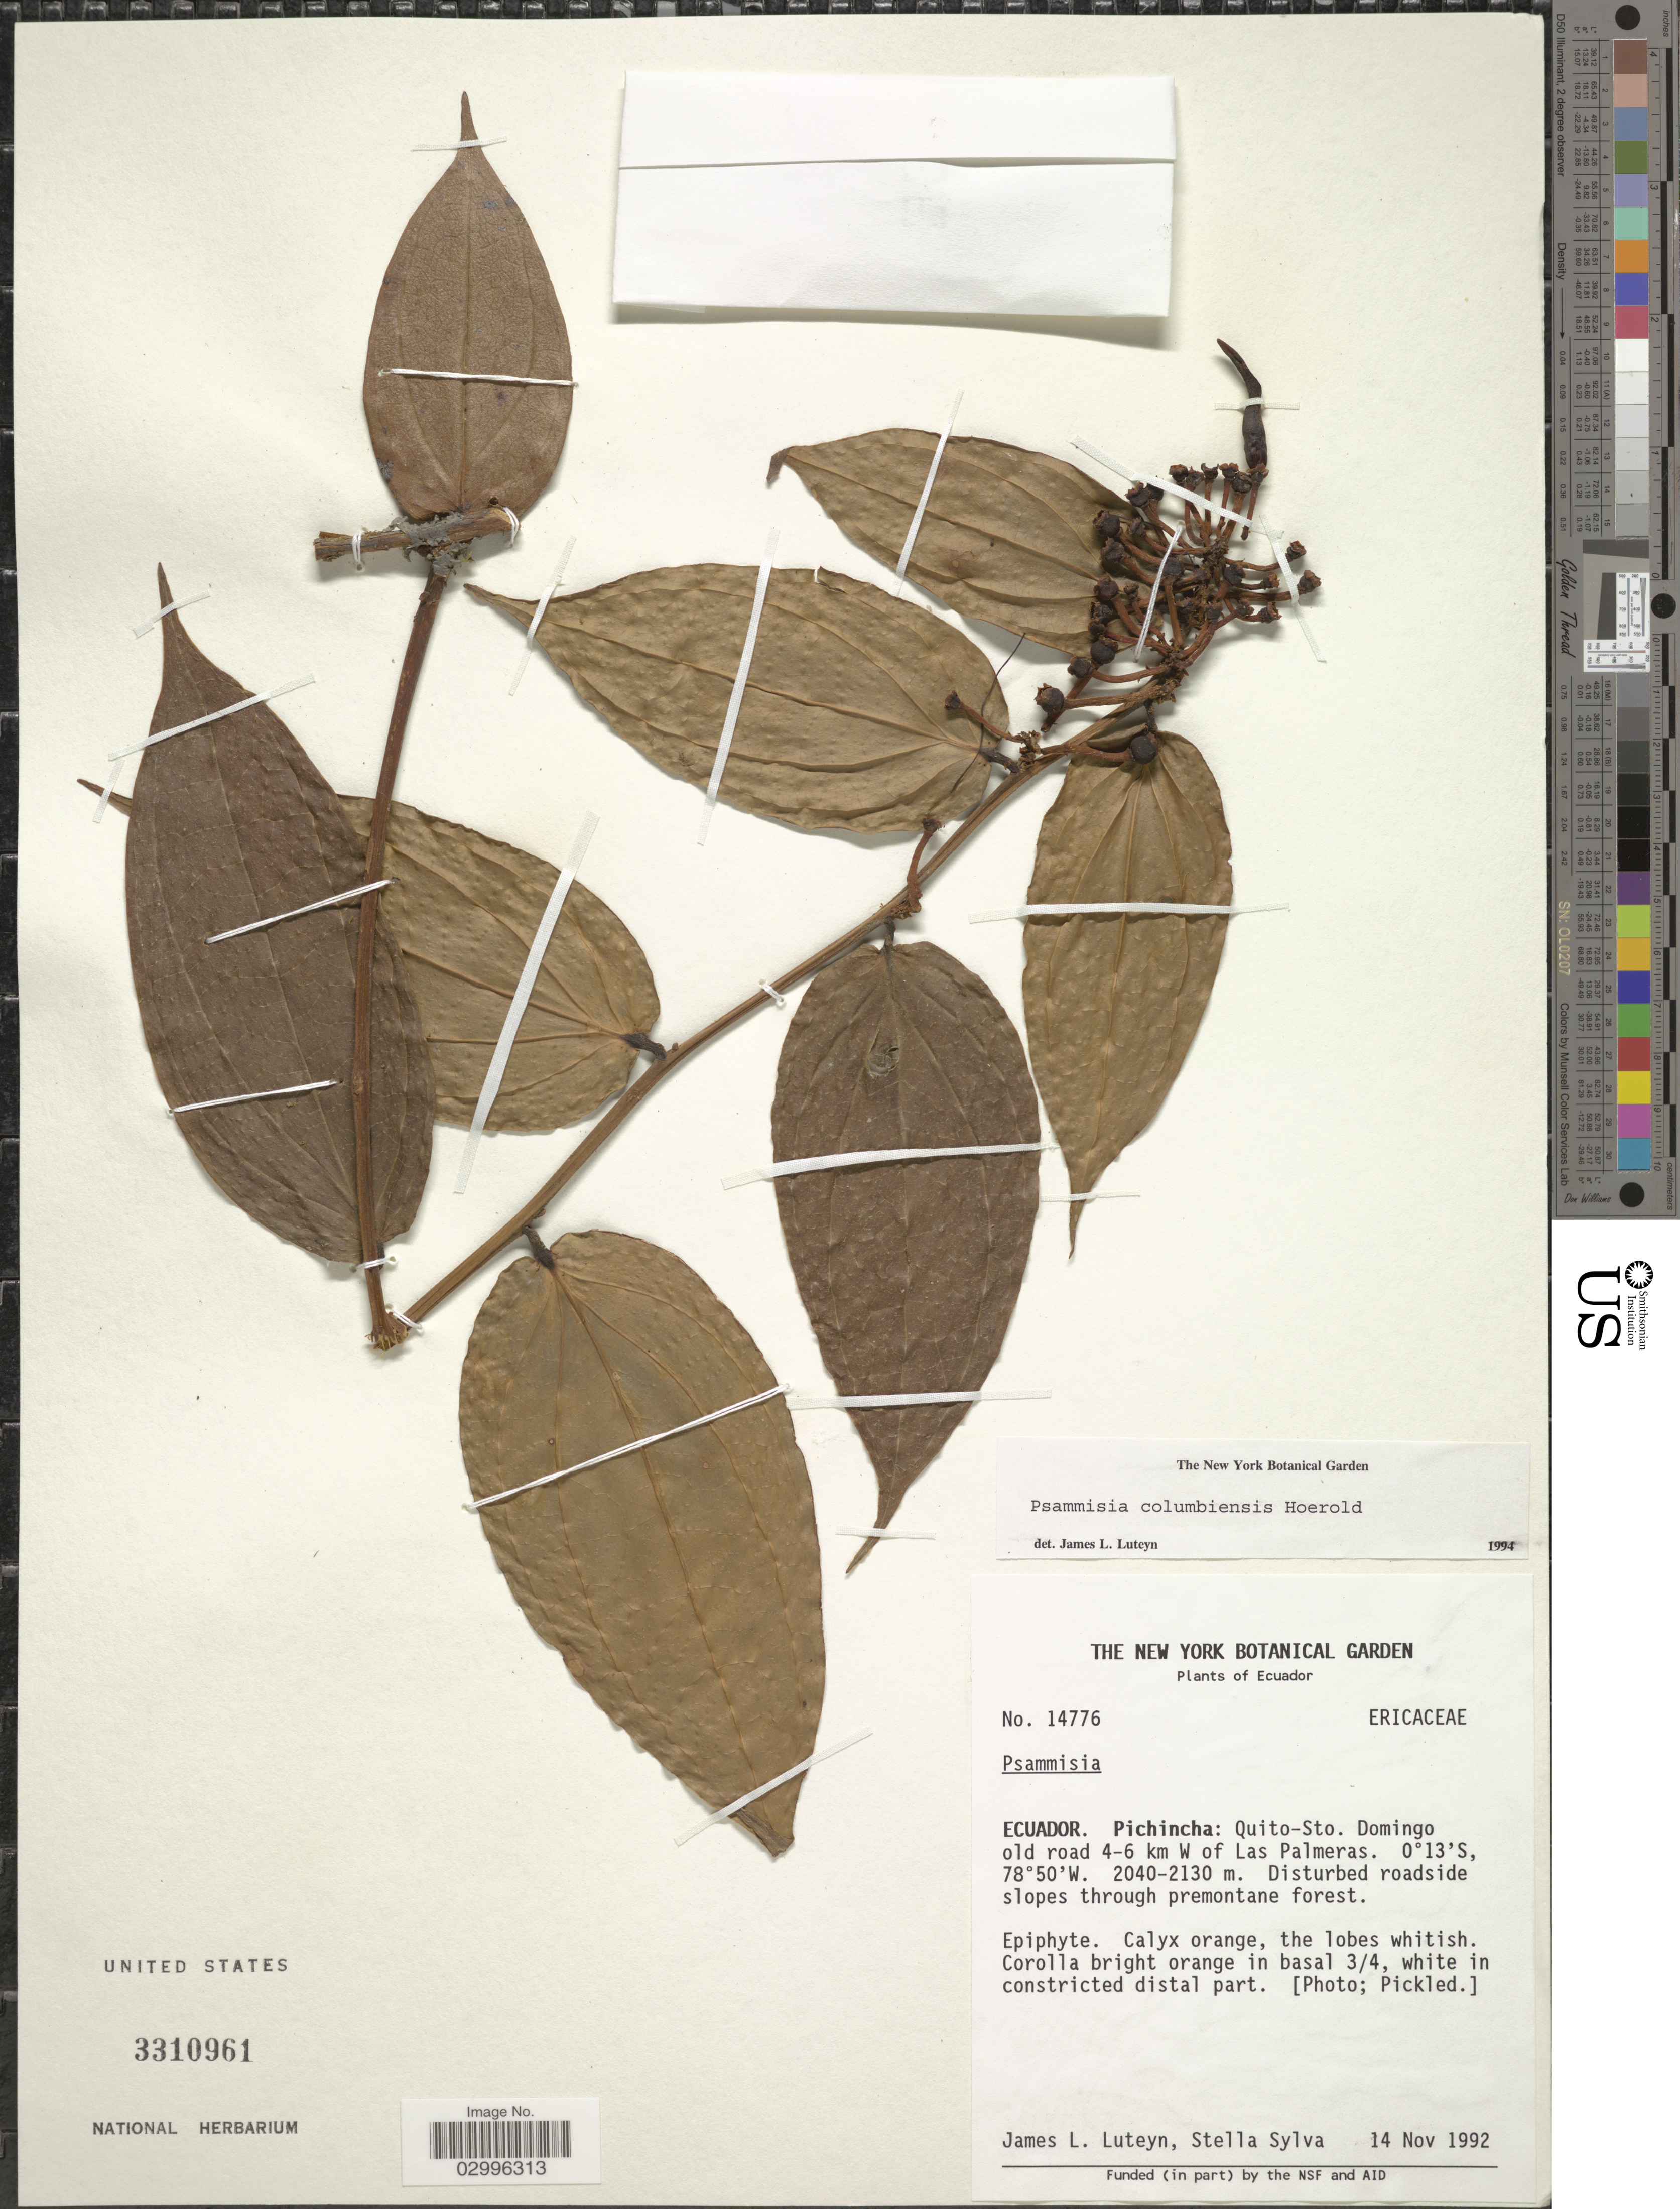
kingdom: Plantae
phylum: Tracheophyta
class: Magnoliopsida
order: Ericales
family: Ericaceae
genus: Psammisia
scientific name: Psammisia columbiensis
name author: Hoerold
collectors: J. L. Luteyn & S. Sylva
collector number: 14776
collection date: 1992-11-14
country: Ecuador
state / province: Pichincha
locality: Quito-Sto. Domingo old road 4-6 km W of Las Palmeras.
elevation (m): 2040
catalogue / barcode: US 3310961